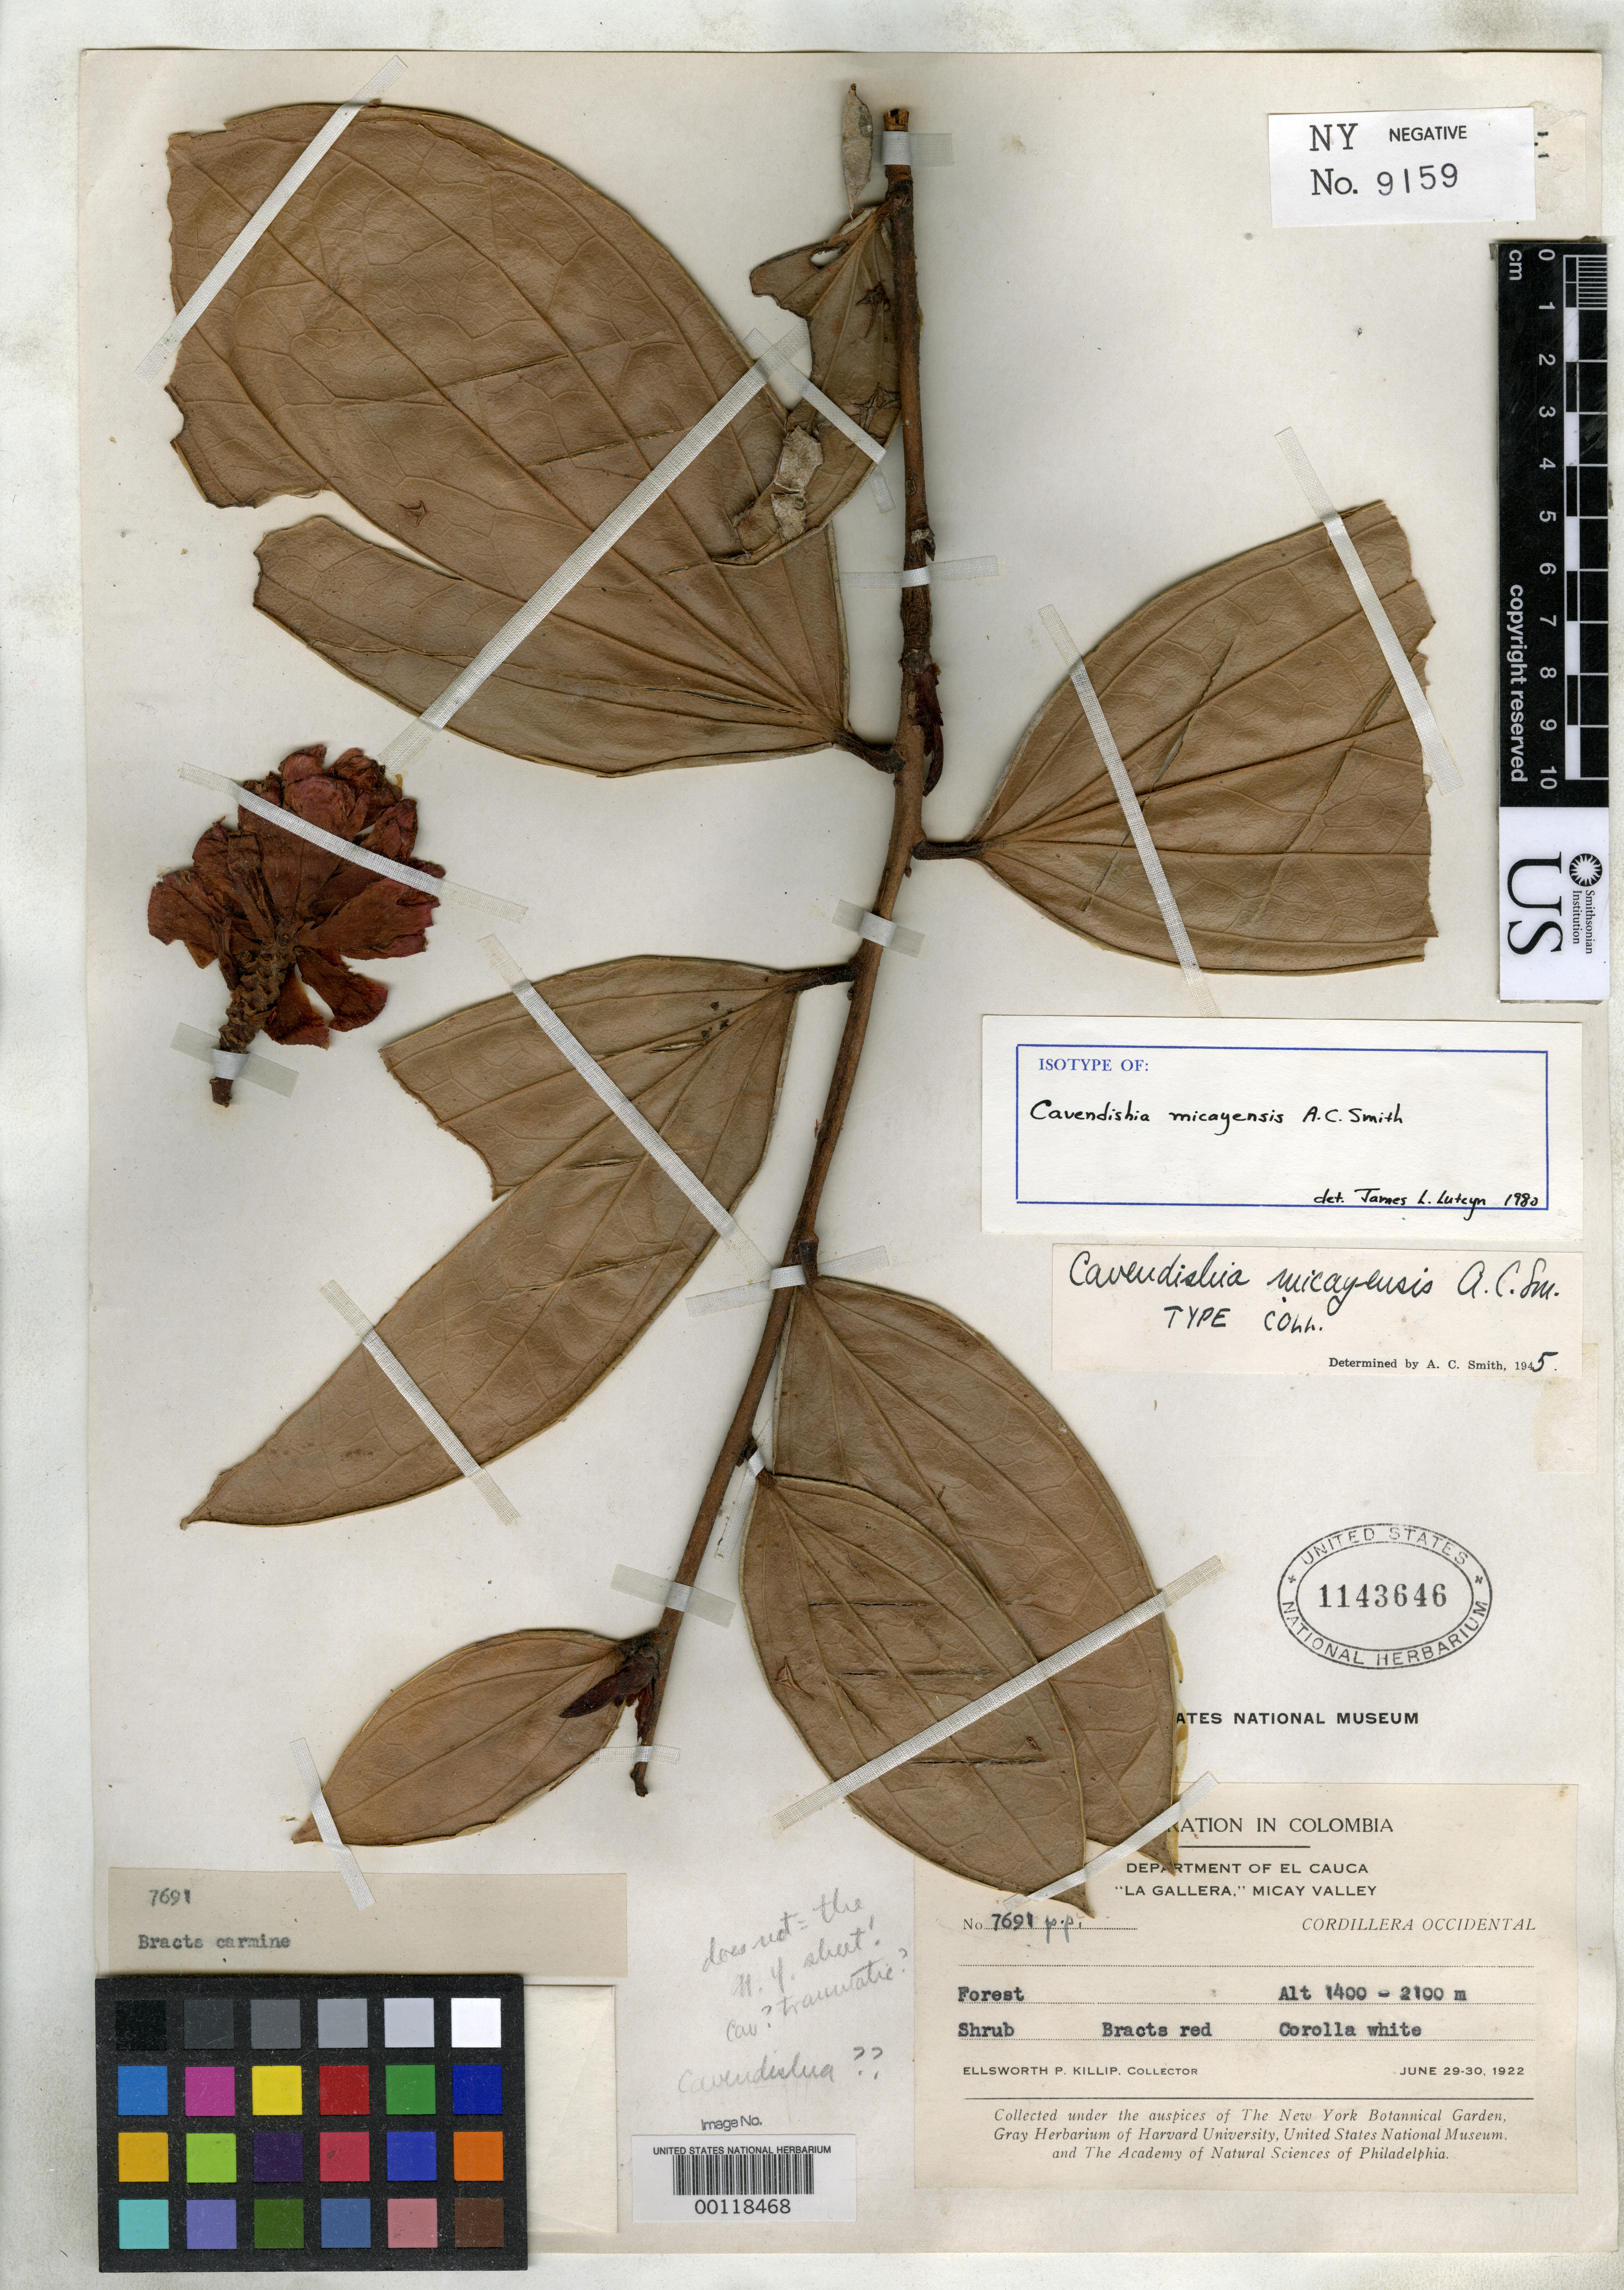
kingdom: Plantae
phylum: Tracheophyta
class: Magnoliopsida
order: Ericales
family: Ericaceae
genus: Cavendishia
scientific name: Cavendishia micayensis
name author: A.C. Sm.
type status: Isotype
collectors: E. P. Killip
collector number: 7691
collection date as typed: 29 Jan 1922 to 30 Jun 1922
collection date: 1922-01-29/1922-06-30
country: Colombia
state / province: Cauca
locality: Gallera, Micay Valley.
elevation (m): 1400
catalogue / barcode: US 1143646